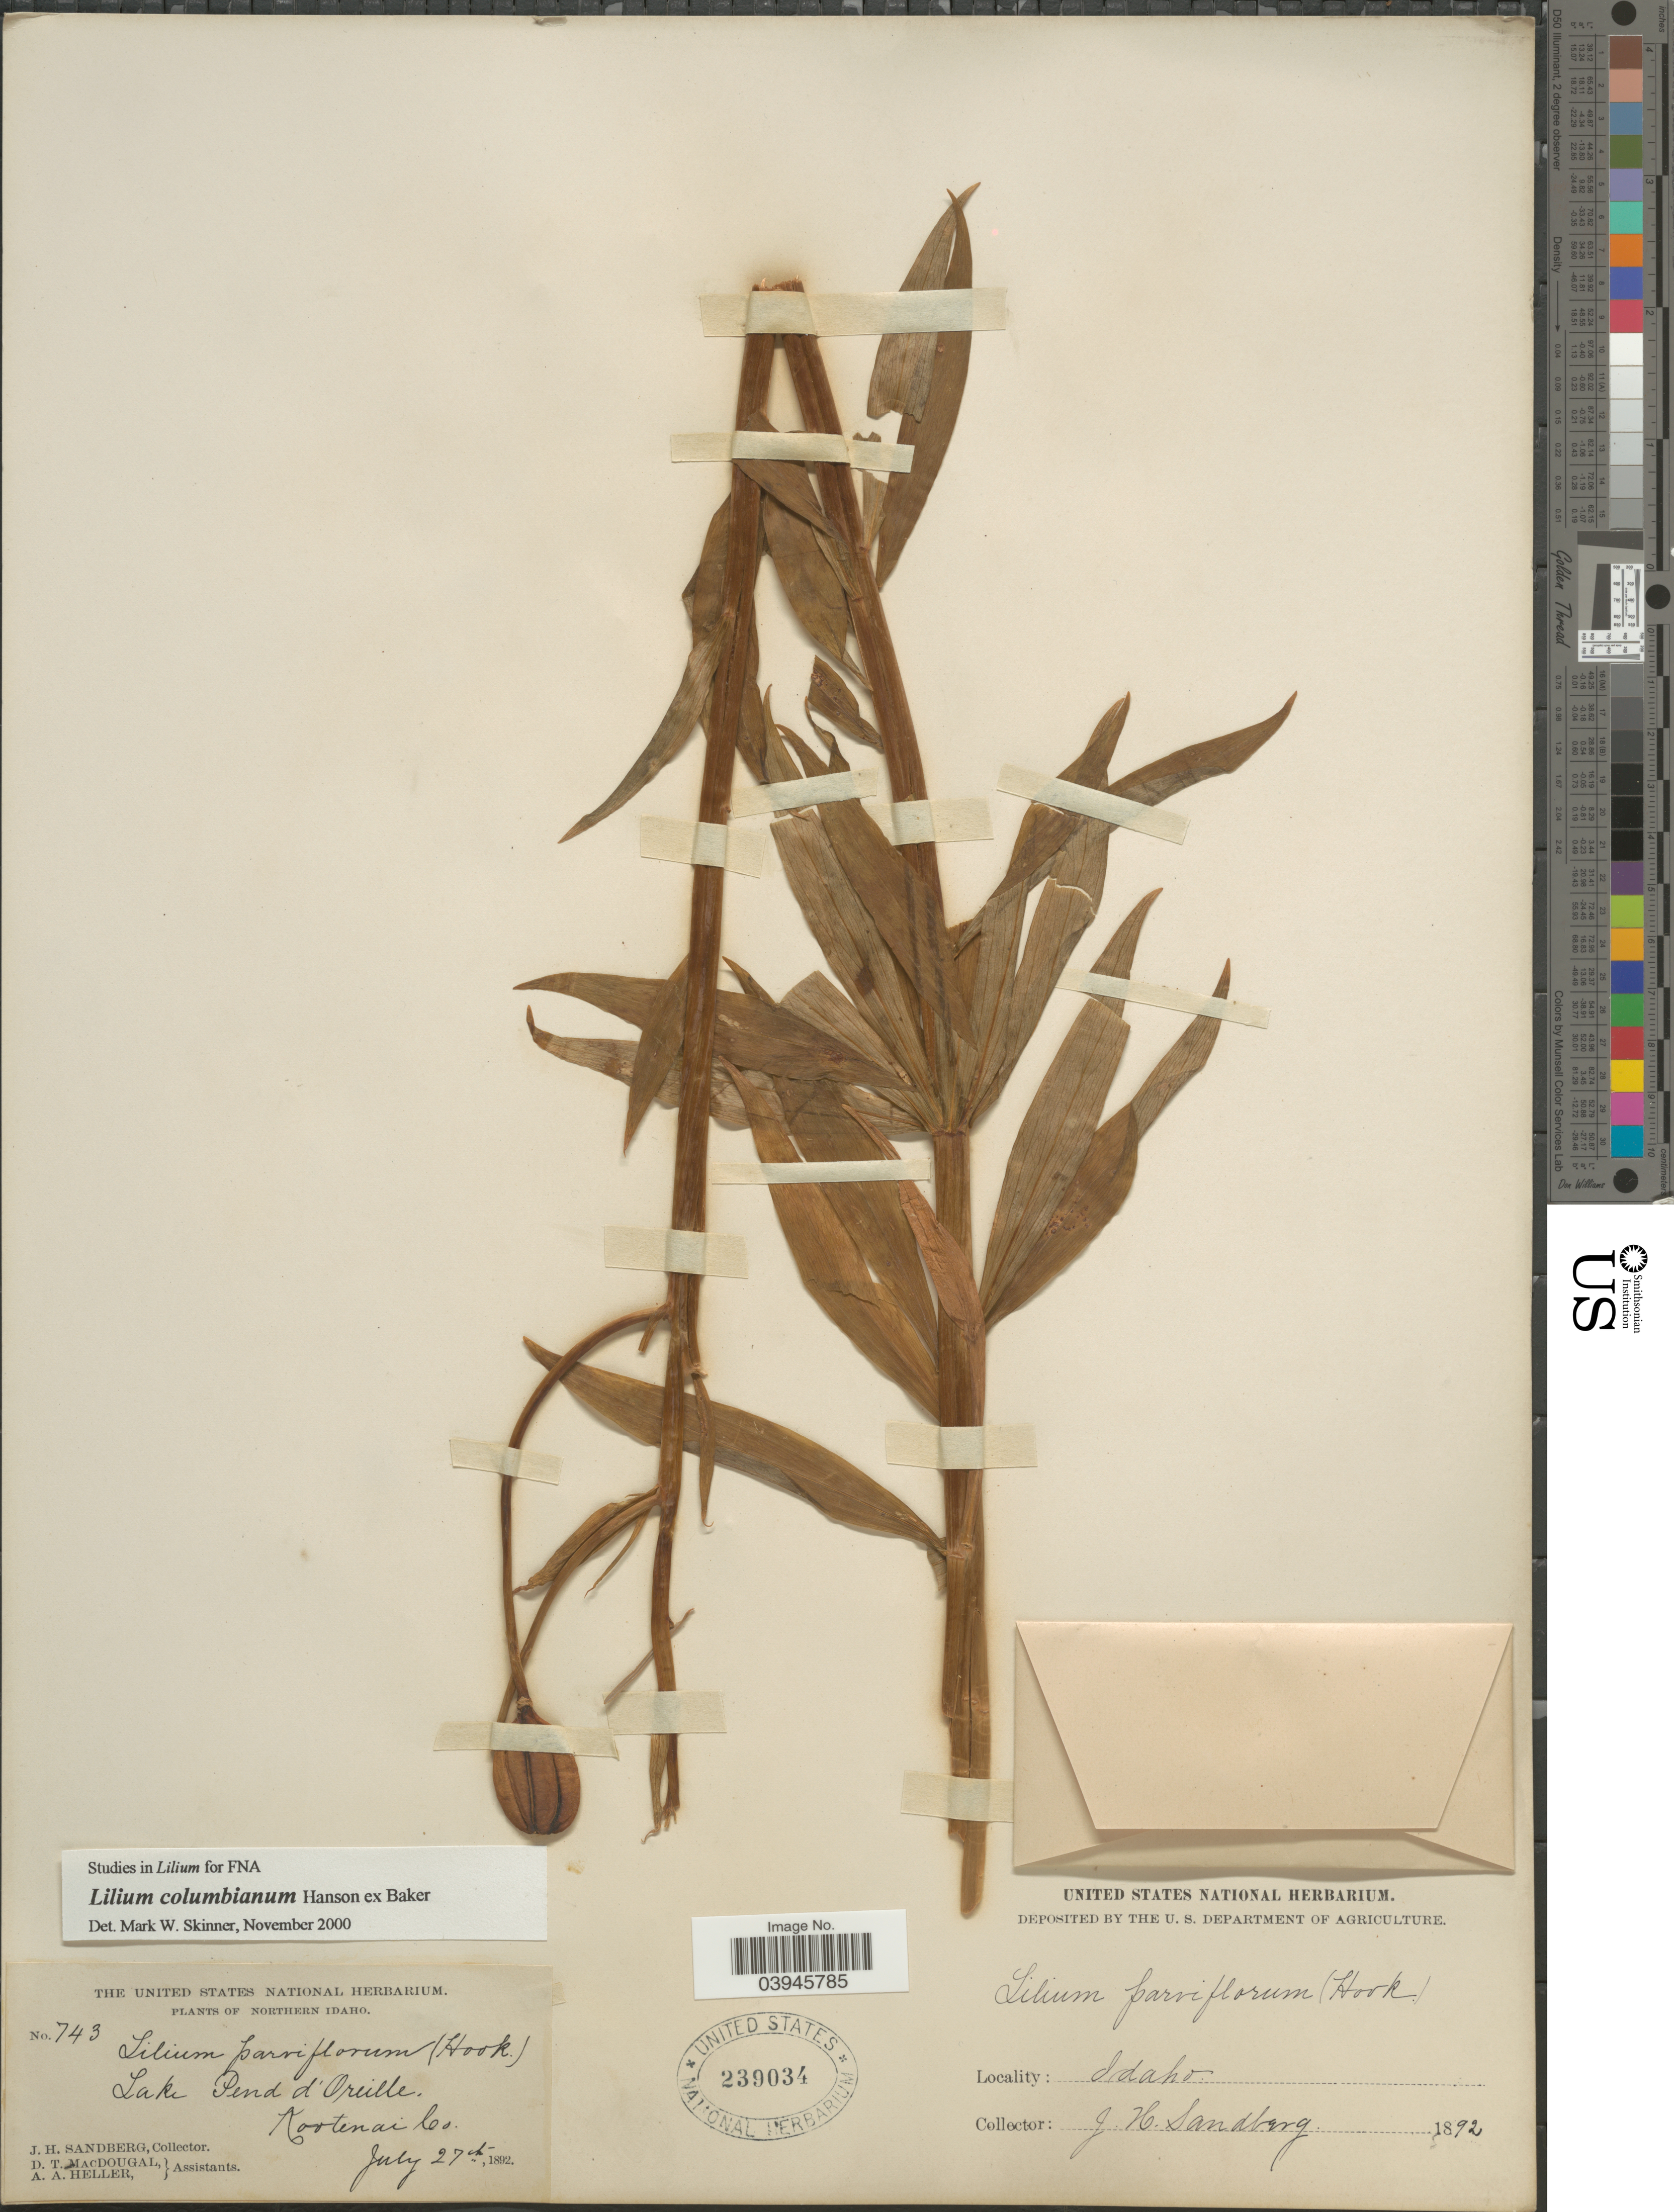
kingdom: Plantae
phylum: Tracheophyta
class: Liliopsida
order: Liliales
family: Liliaceae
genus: Lilium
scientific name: Lilium columbianum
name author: Leichtlin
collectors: J. H. Sandberg, D. T. MacDougal & A. A. Heller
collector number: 743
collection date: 1892-07-27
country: United States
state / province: Idaho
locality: Northern Idaho. Lake Pend d'Oreille. Kootenai Co.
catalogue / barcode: US 239034